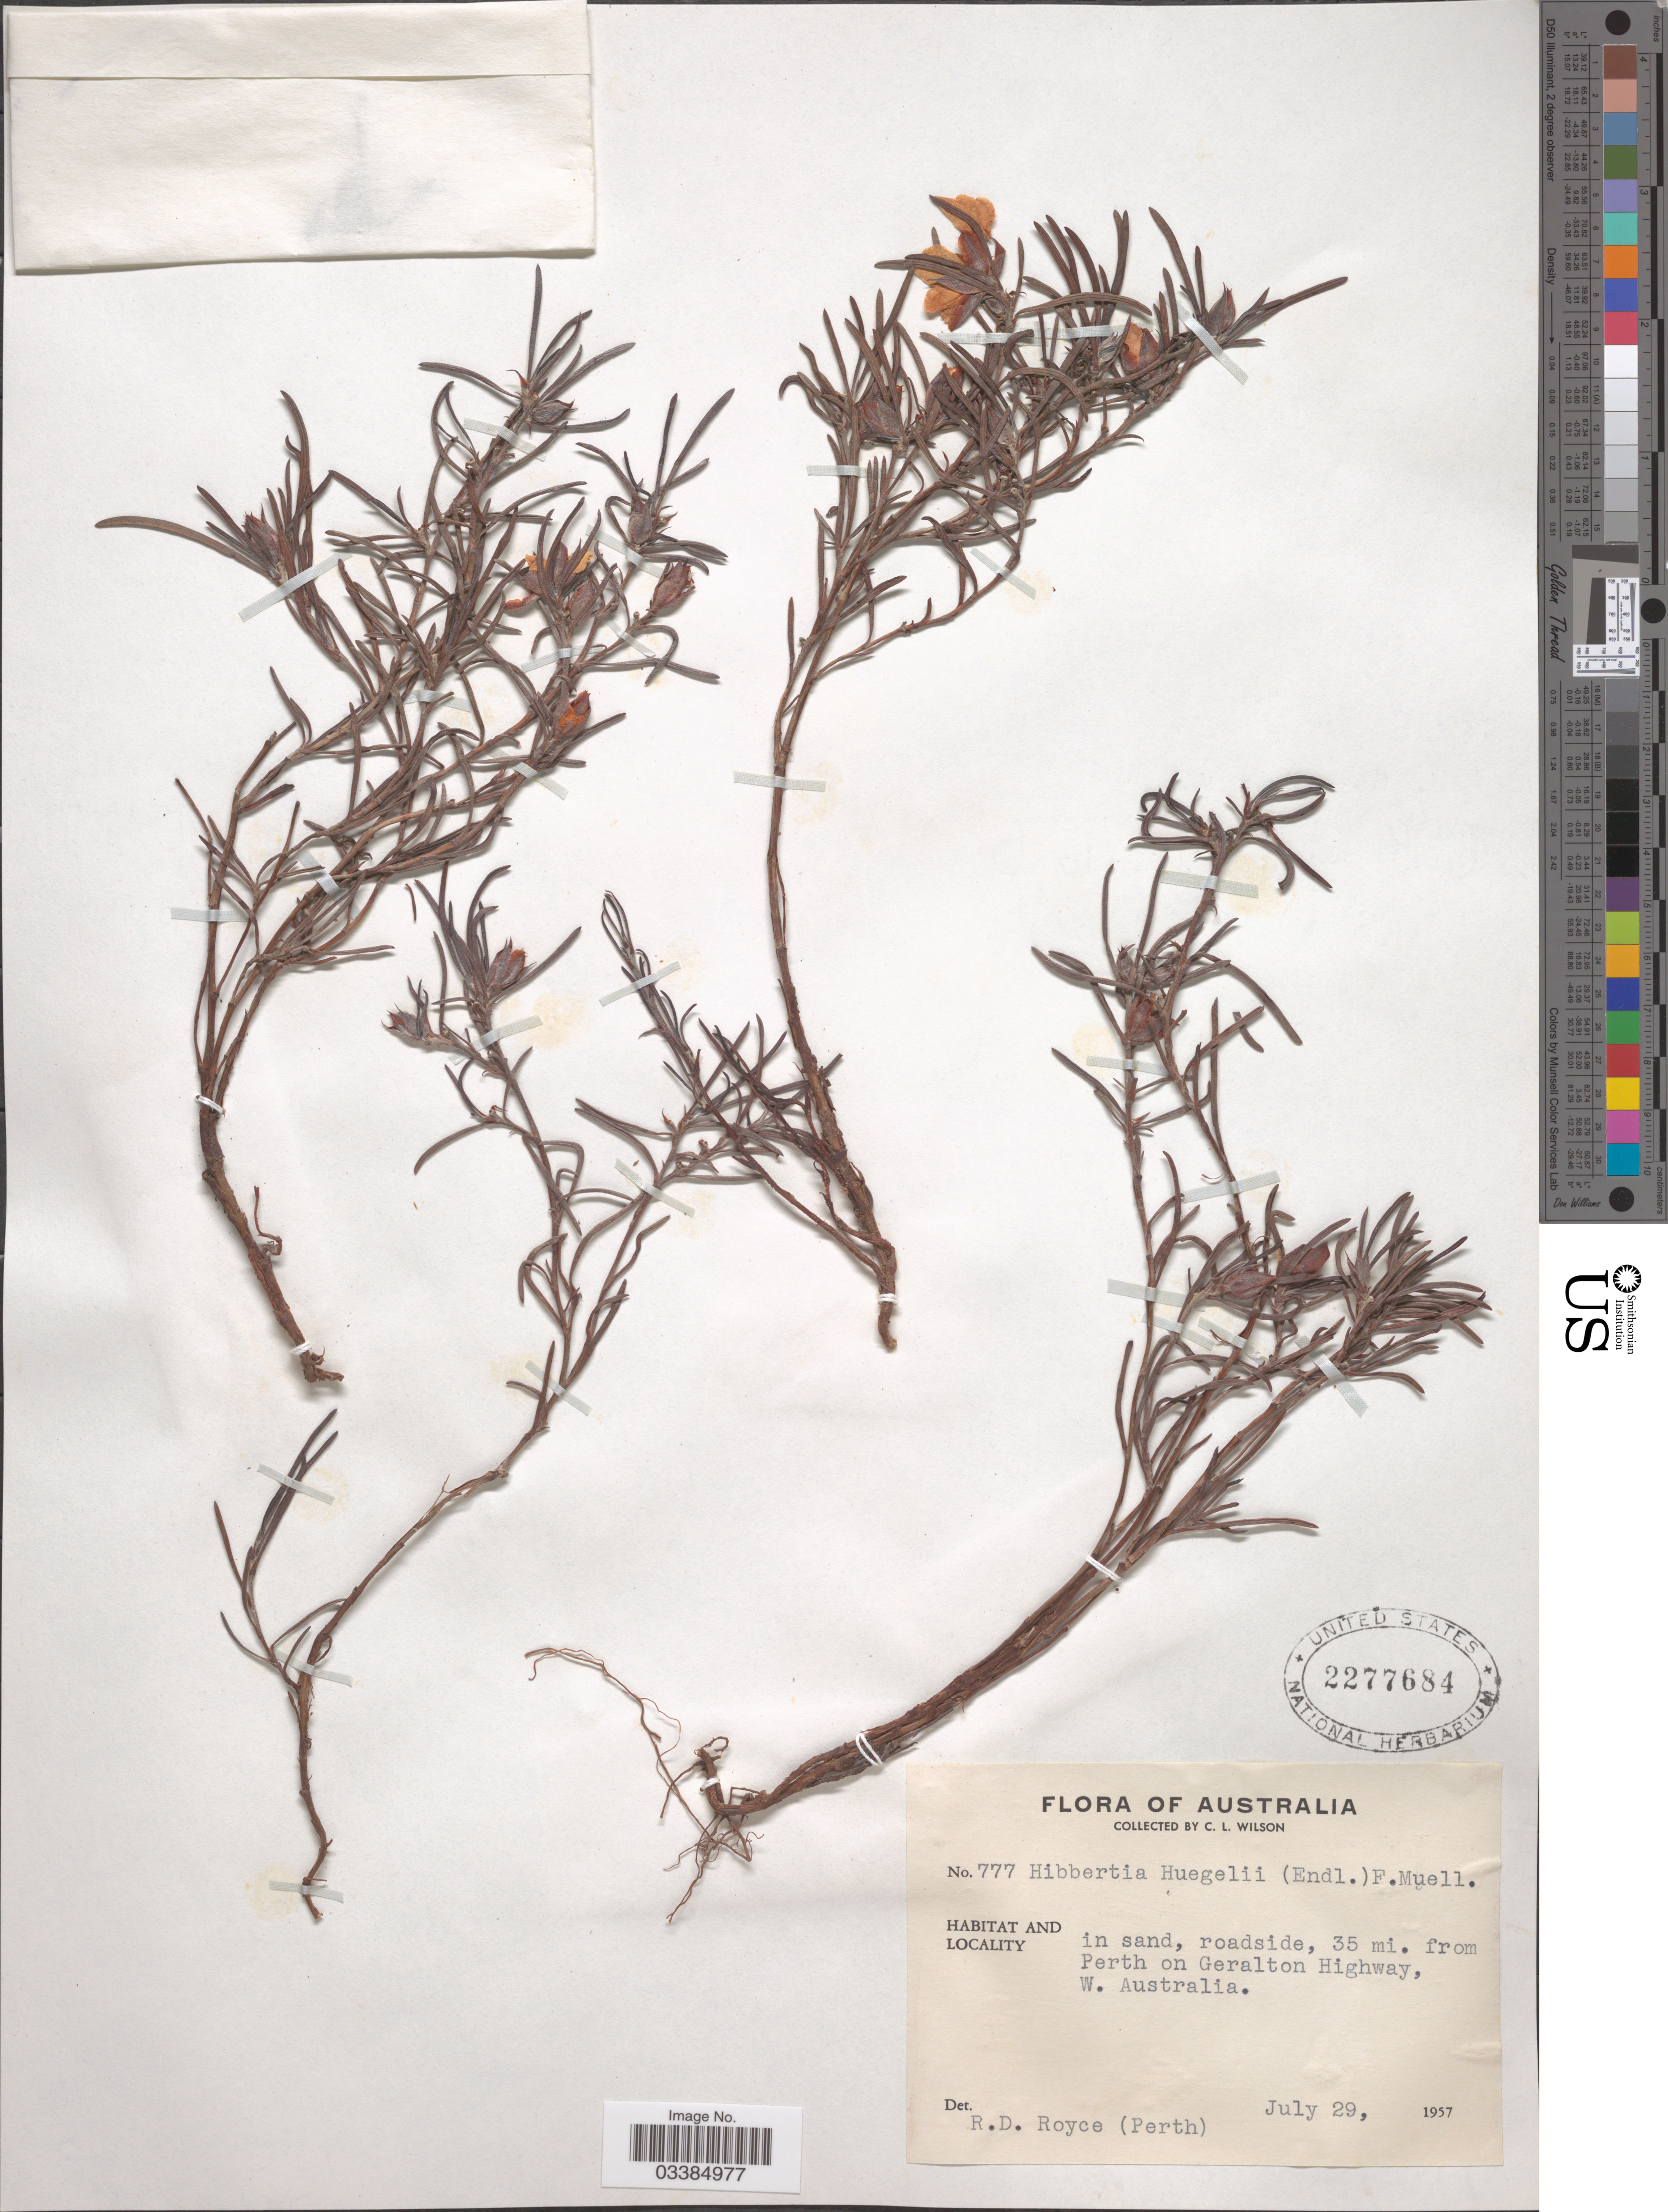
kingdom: Plantae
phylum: Tracheophyta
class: Magnoliopsida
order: Dilleniales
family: Dilleniaceae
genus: Hibbertia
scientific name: Hibbertia huegelii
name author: F. Muell.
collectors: C. L. Wilson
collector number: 777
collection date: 1957-07-29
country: Australia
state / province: Western Australia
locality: Roadside, 35 mi. from Perth on Geralton Highway, W. Australia.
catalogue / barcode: US 2277684